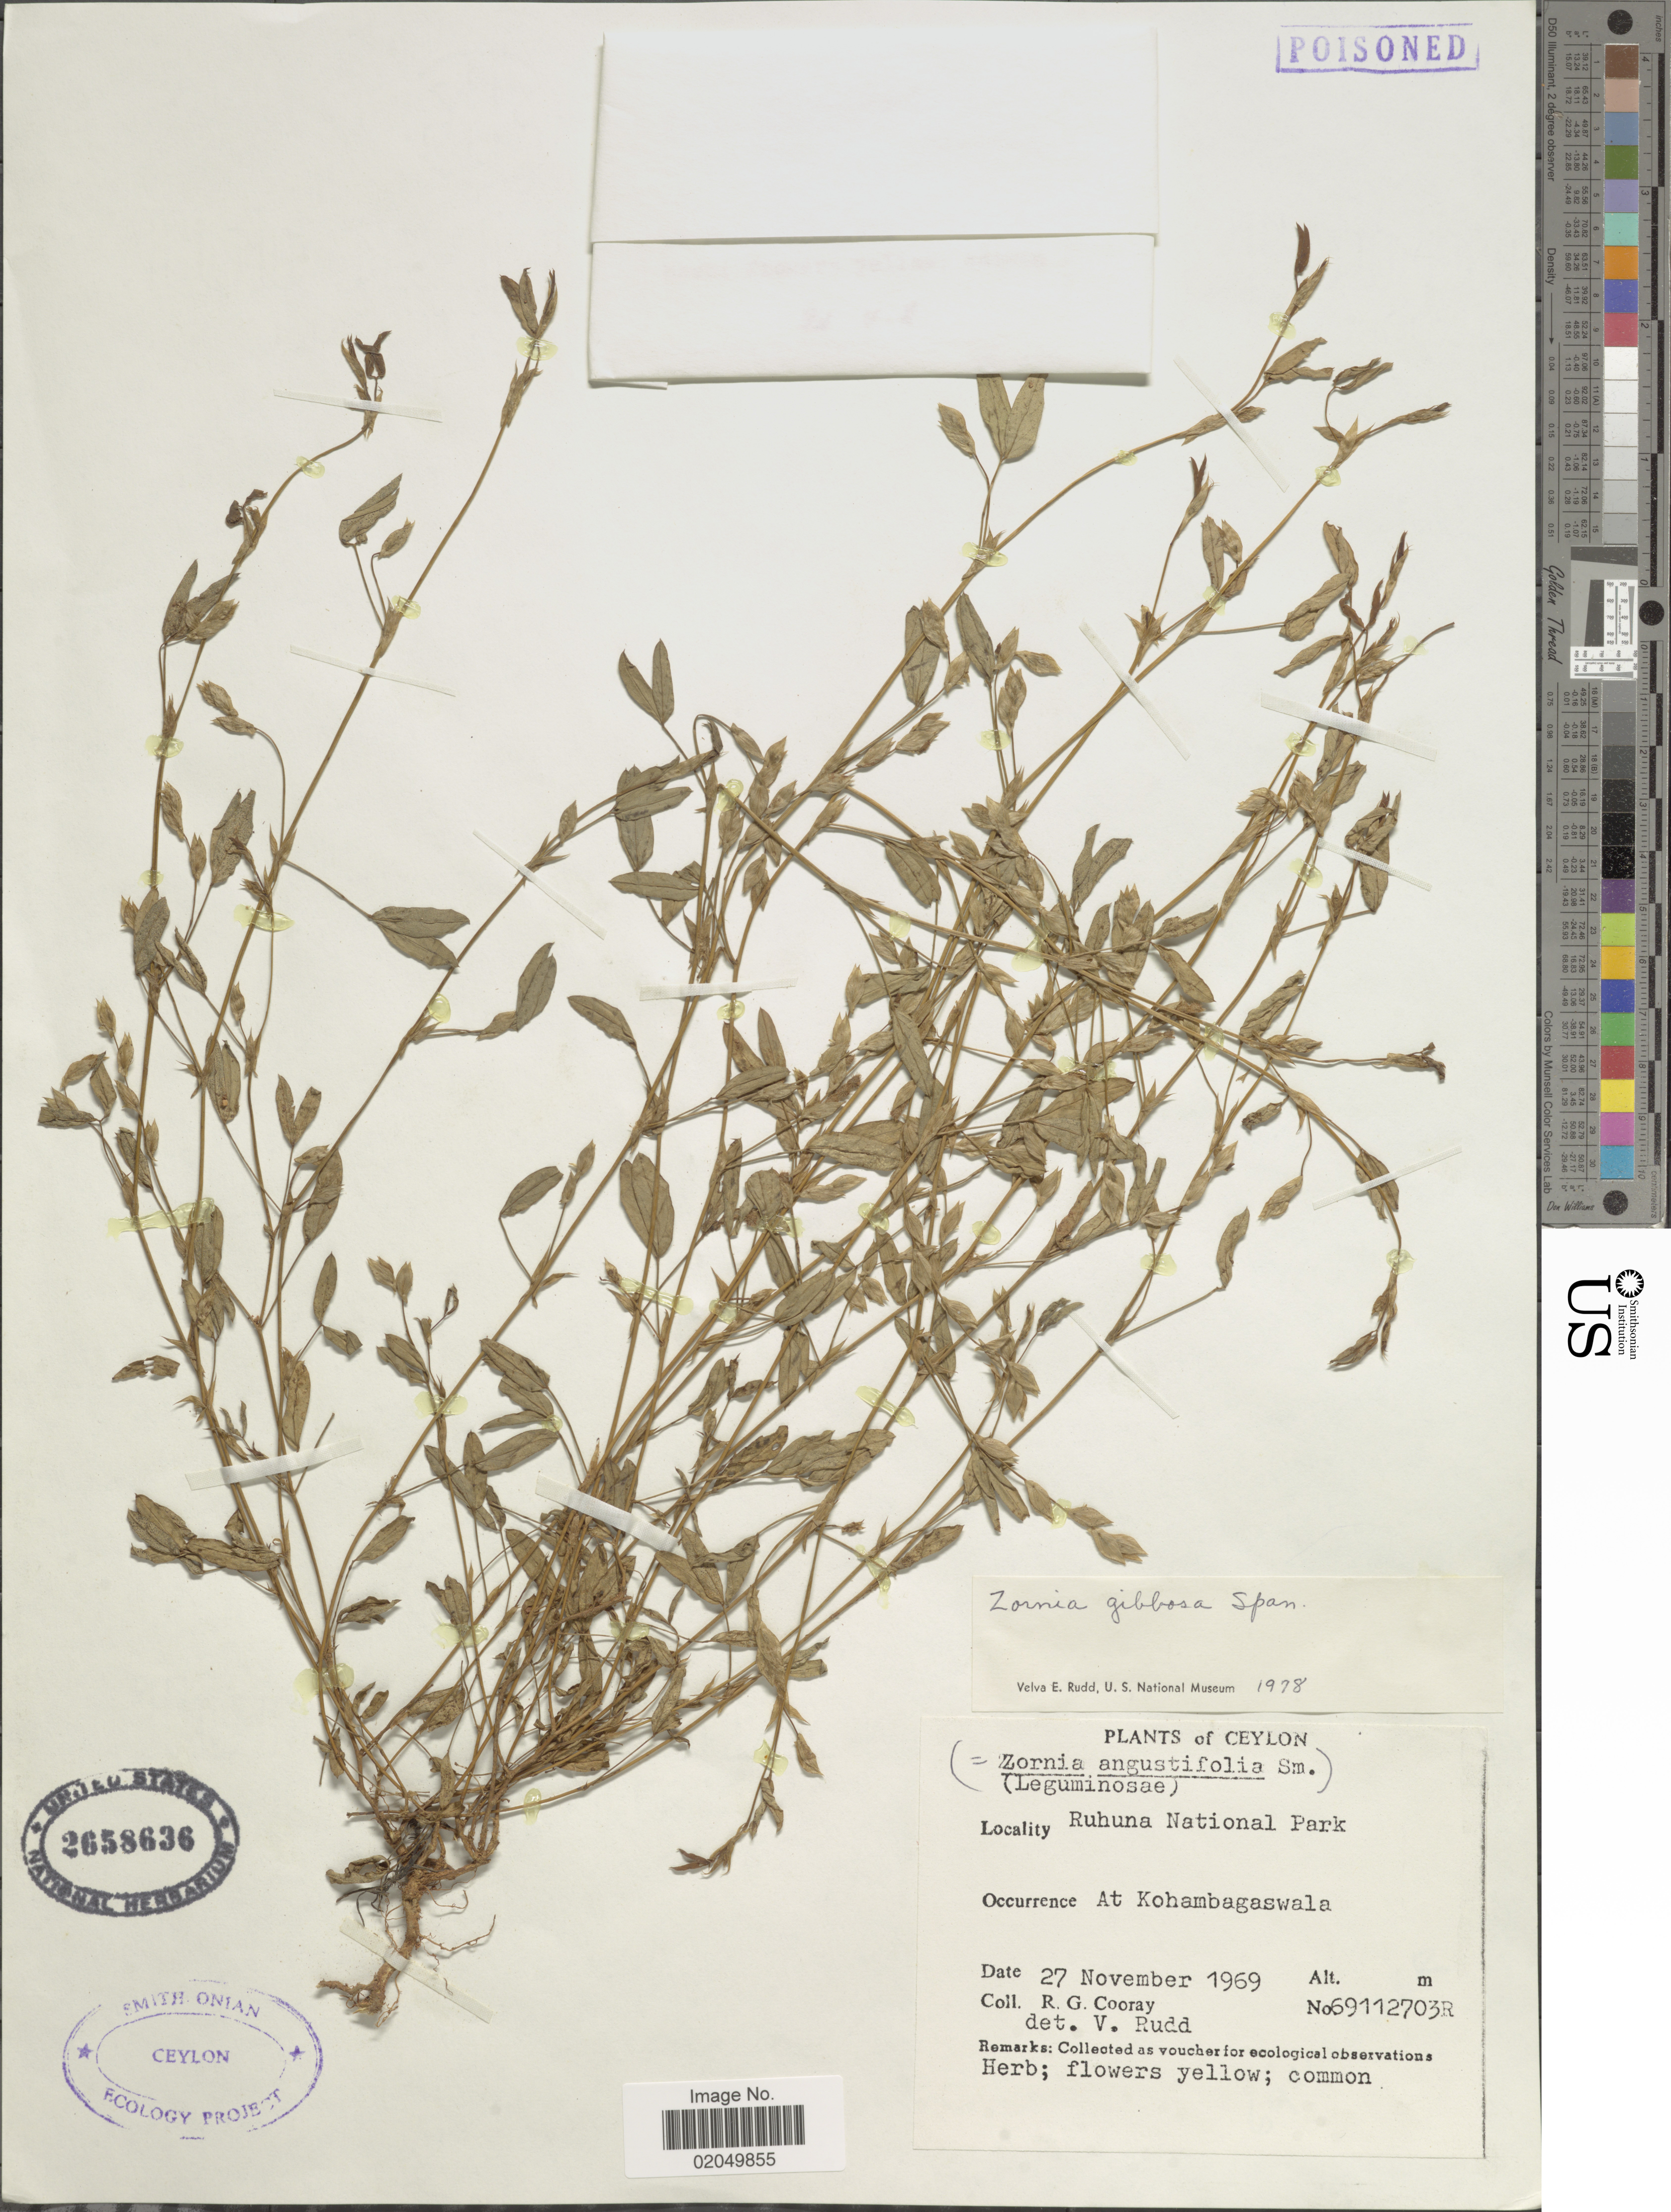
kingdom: Plantae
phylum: Tracheophyta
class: Magnoliopsida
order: Fabales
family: Fabaceae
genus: Zornia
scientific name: Zornia gibbosa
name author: Spanoghe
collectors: R. Cooray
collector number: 69112703R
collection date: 1969-11-27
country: Sri Lanka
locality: Ceylon, Ruhuna National Park, Kohambagaswala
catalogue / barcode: US 2658636